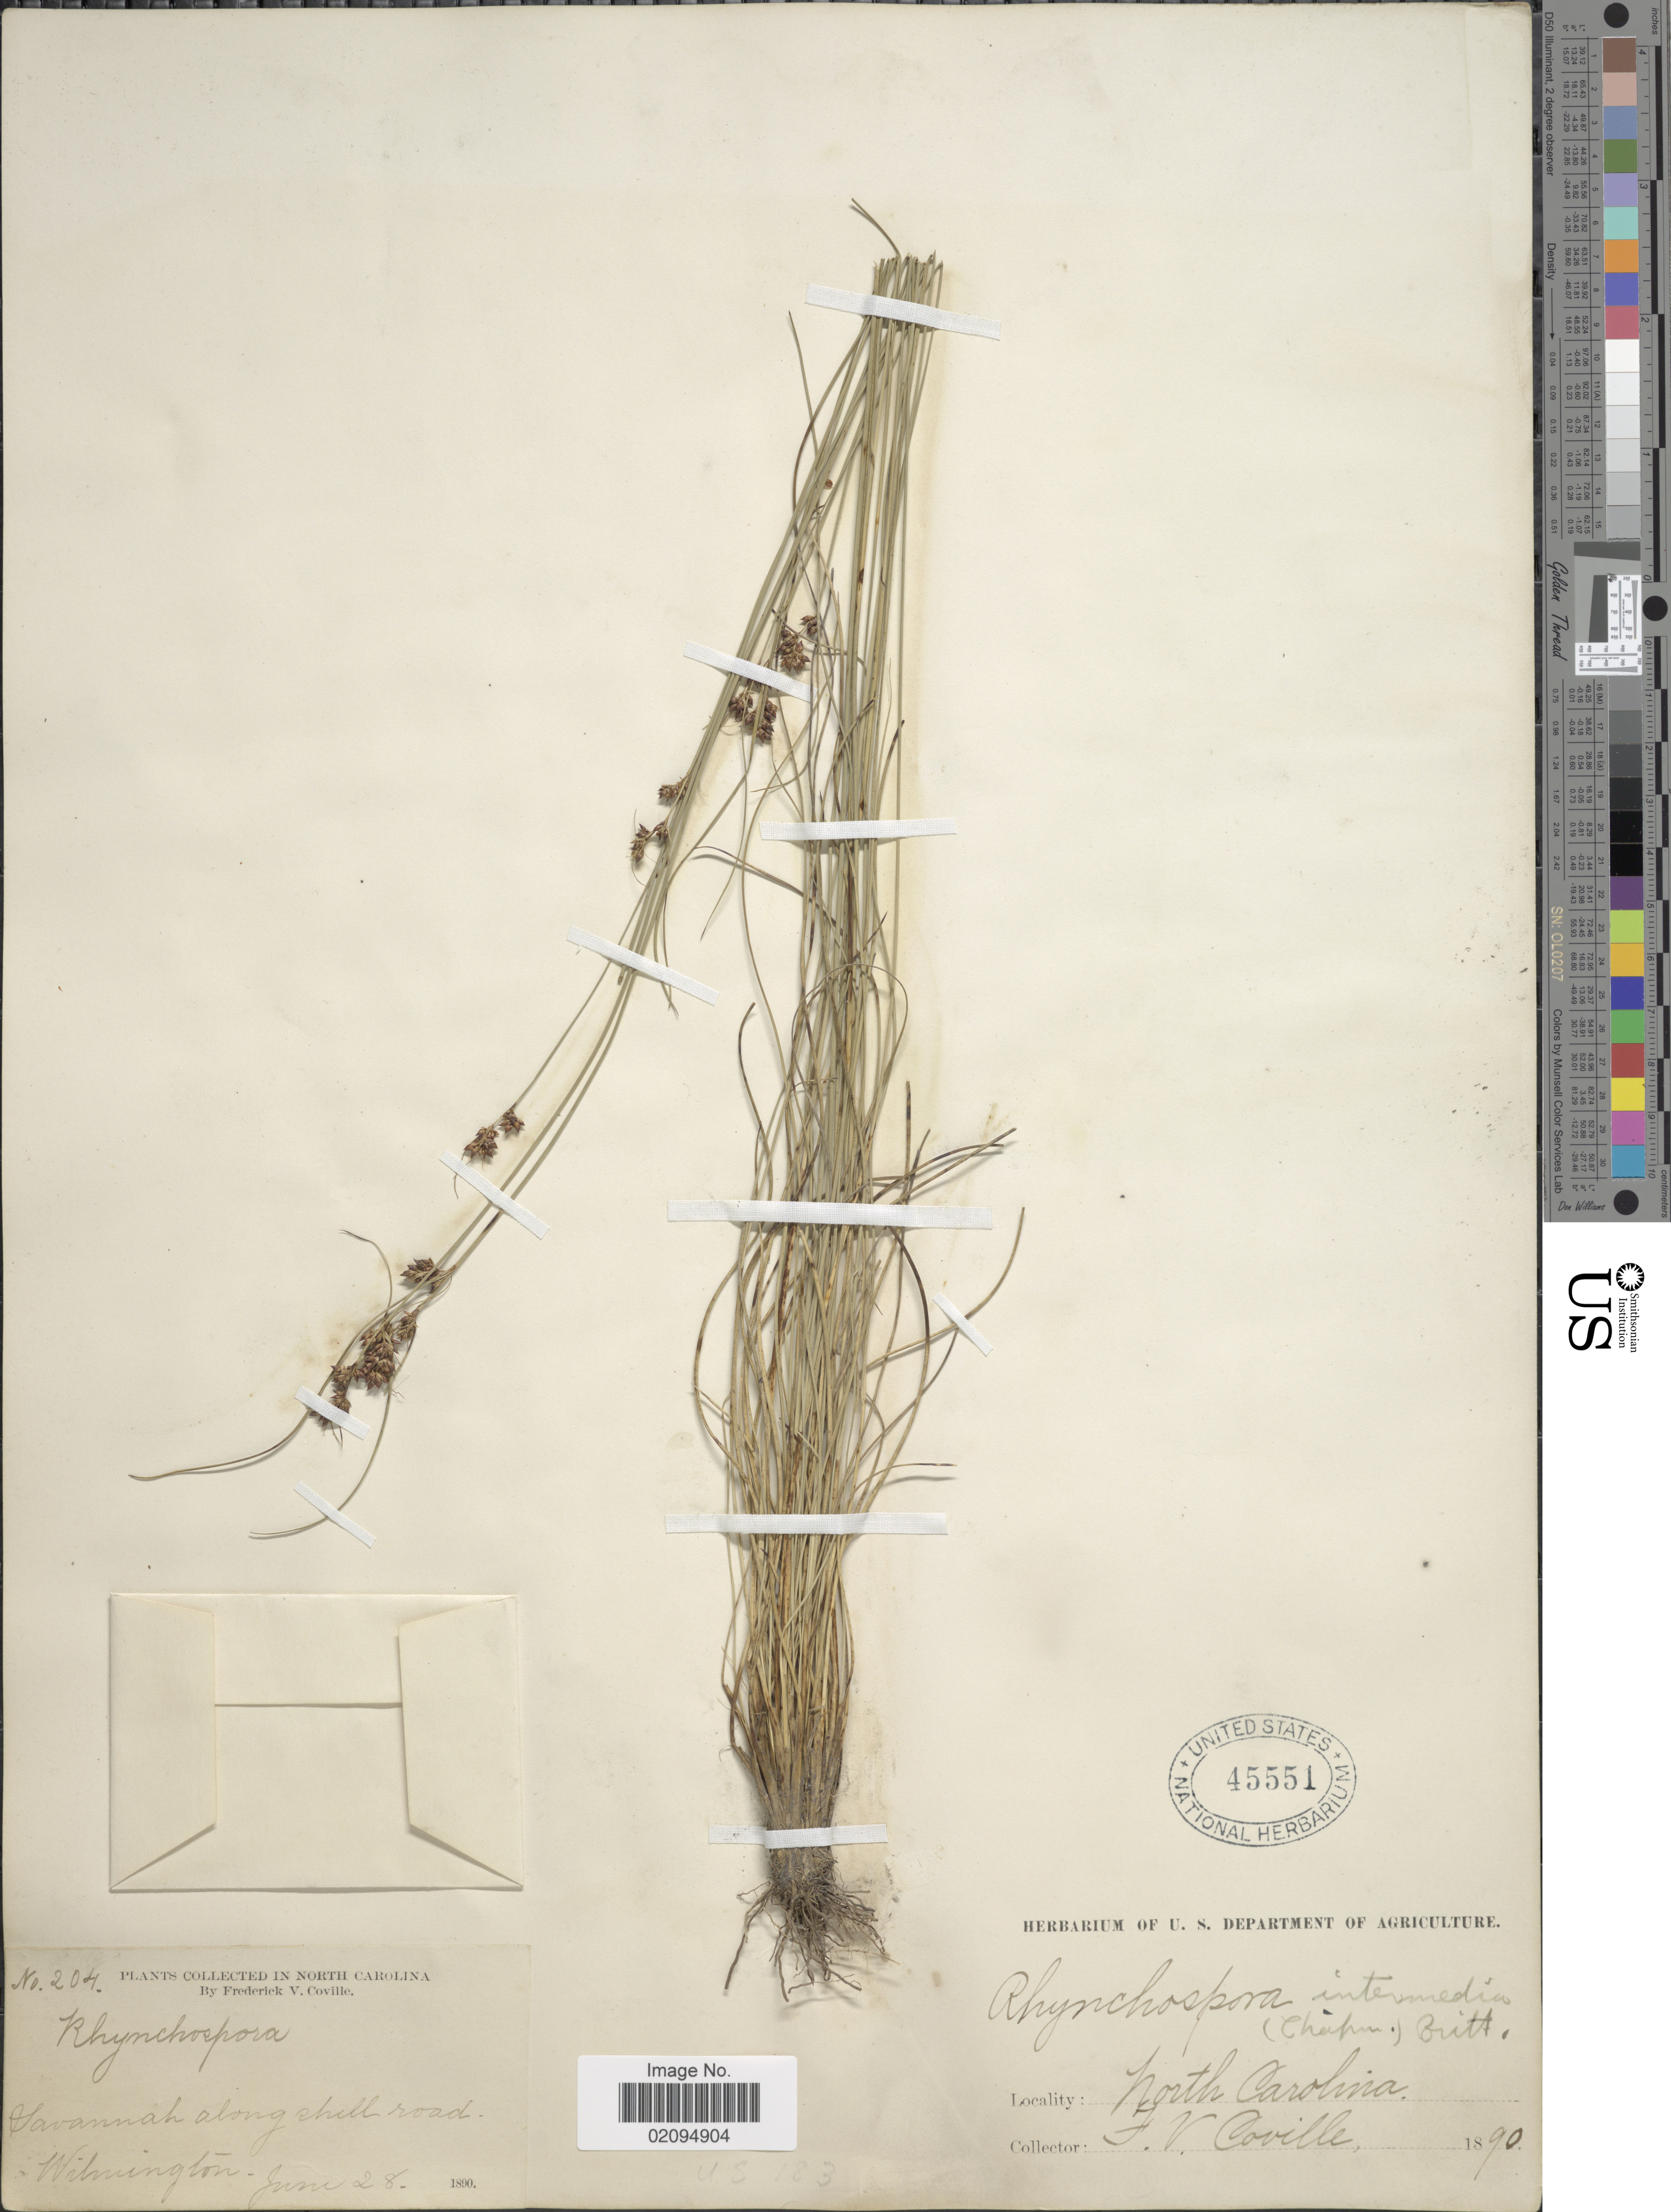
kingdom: Plantae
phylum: Tracheophyta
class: Liliopsida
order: Poales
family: Cyperaceae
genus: Rhynchospora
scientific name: Rhynchospora plumosa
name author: Elliott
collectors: F. V. Coville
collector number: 204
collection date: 1890-06-28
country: United States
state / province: North Carolina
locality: Along shell road Wilmington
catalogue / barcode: US 45551